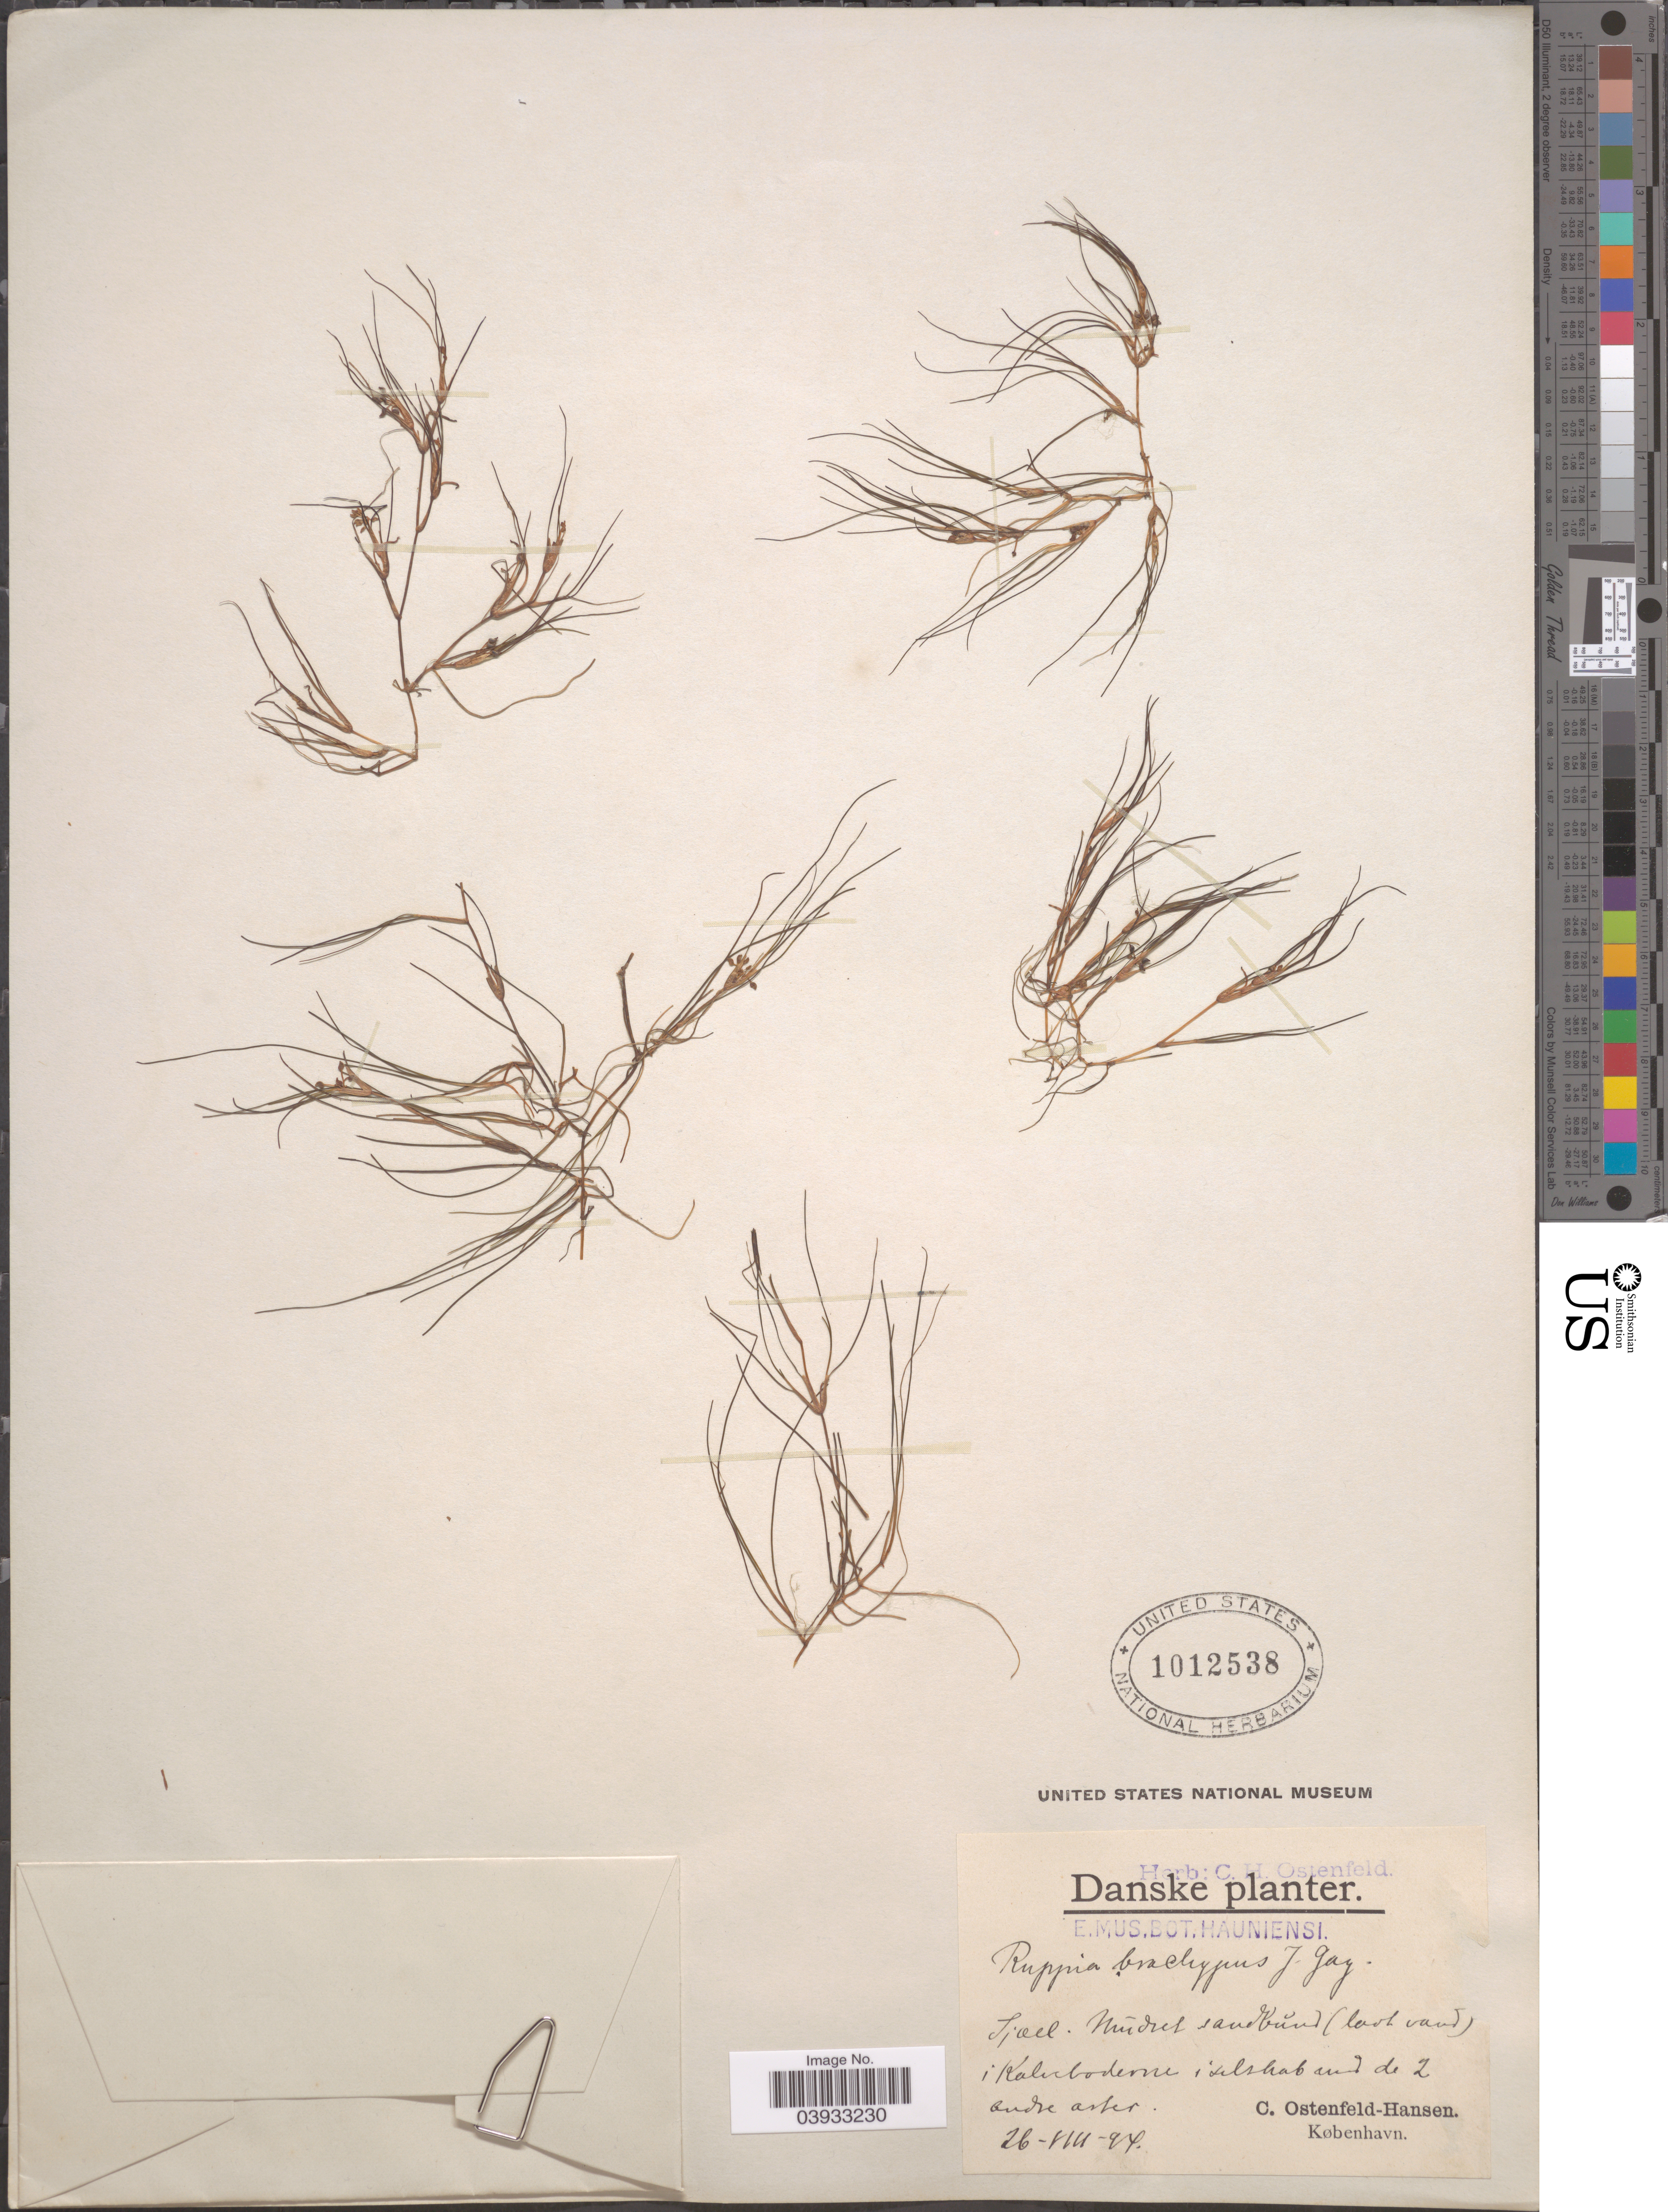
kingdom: Plantae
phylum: Tracheophyta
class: Liliopsida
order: Alismatales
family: Ruppiaceae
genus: Ruppia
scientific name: Ruppia brachypus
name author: J. Gay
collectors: C. E. H. Ostenfeld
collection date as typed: Transcribed d/m/y: 26/8/94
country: Denmark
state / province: Sjæland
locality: Danske planter. Sjael. Mudret sandbûnd (laub sand) i Kalveboderne i selskab ved de L andre aster.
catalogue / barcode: US 1012538